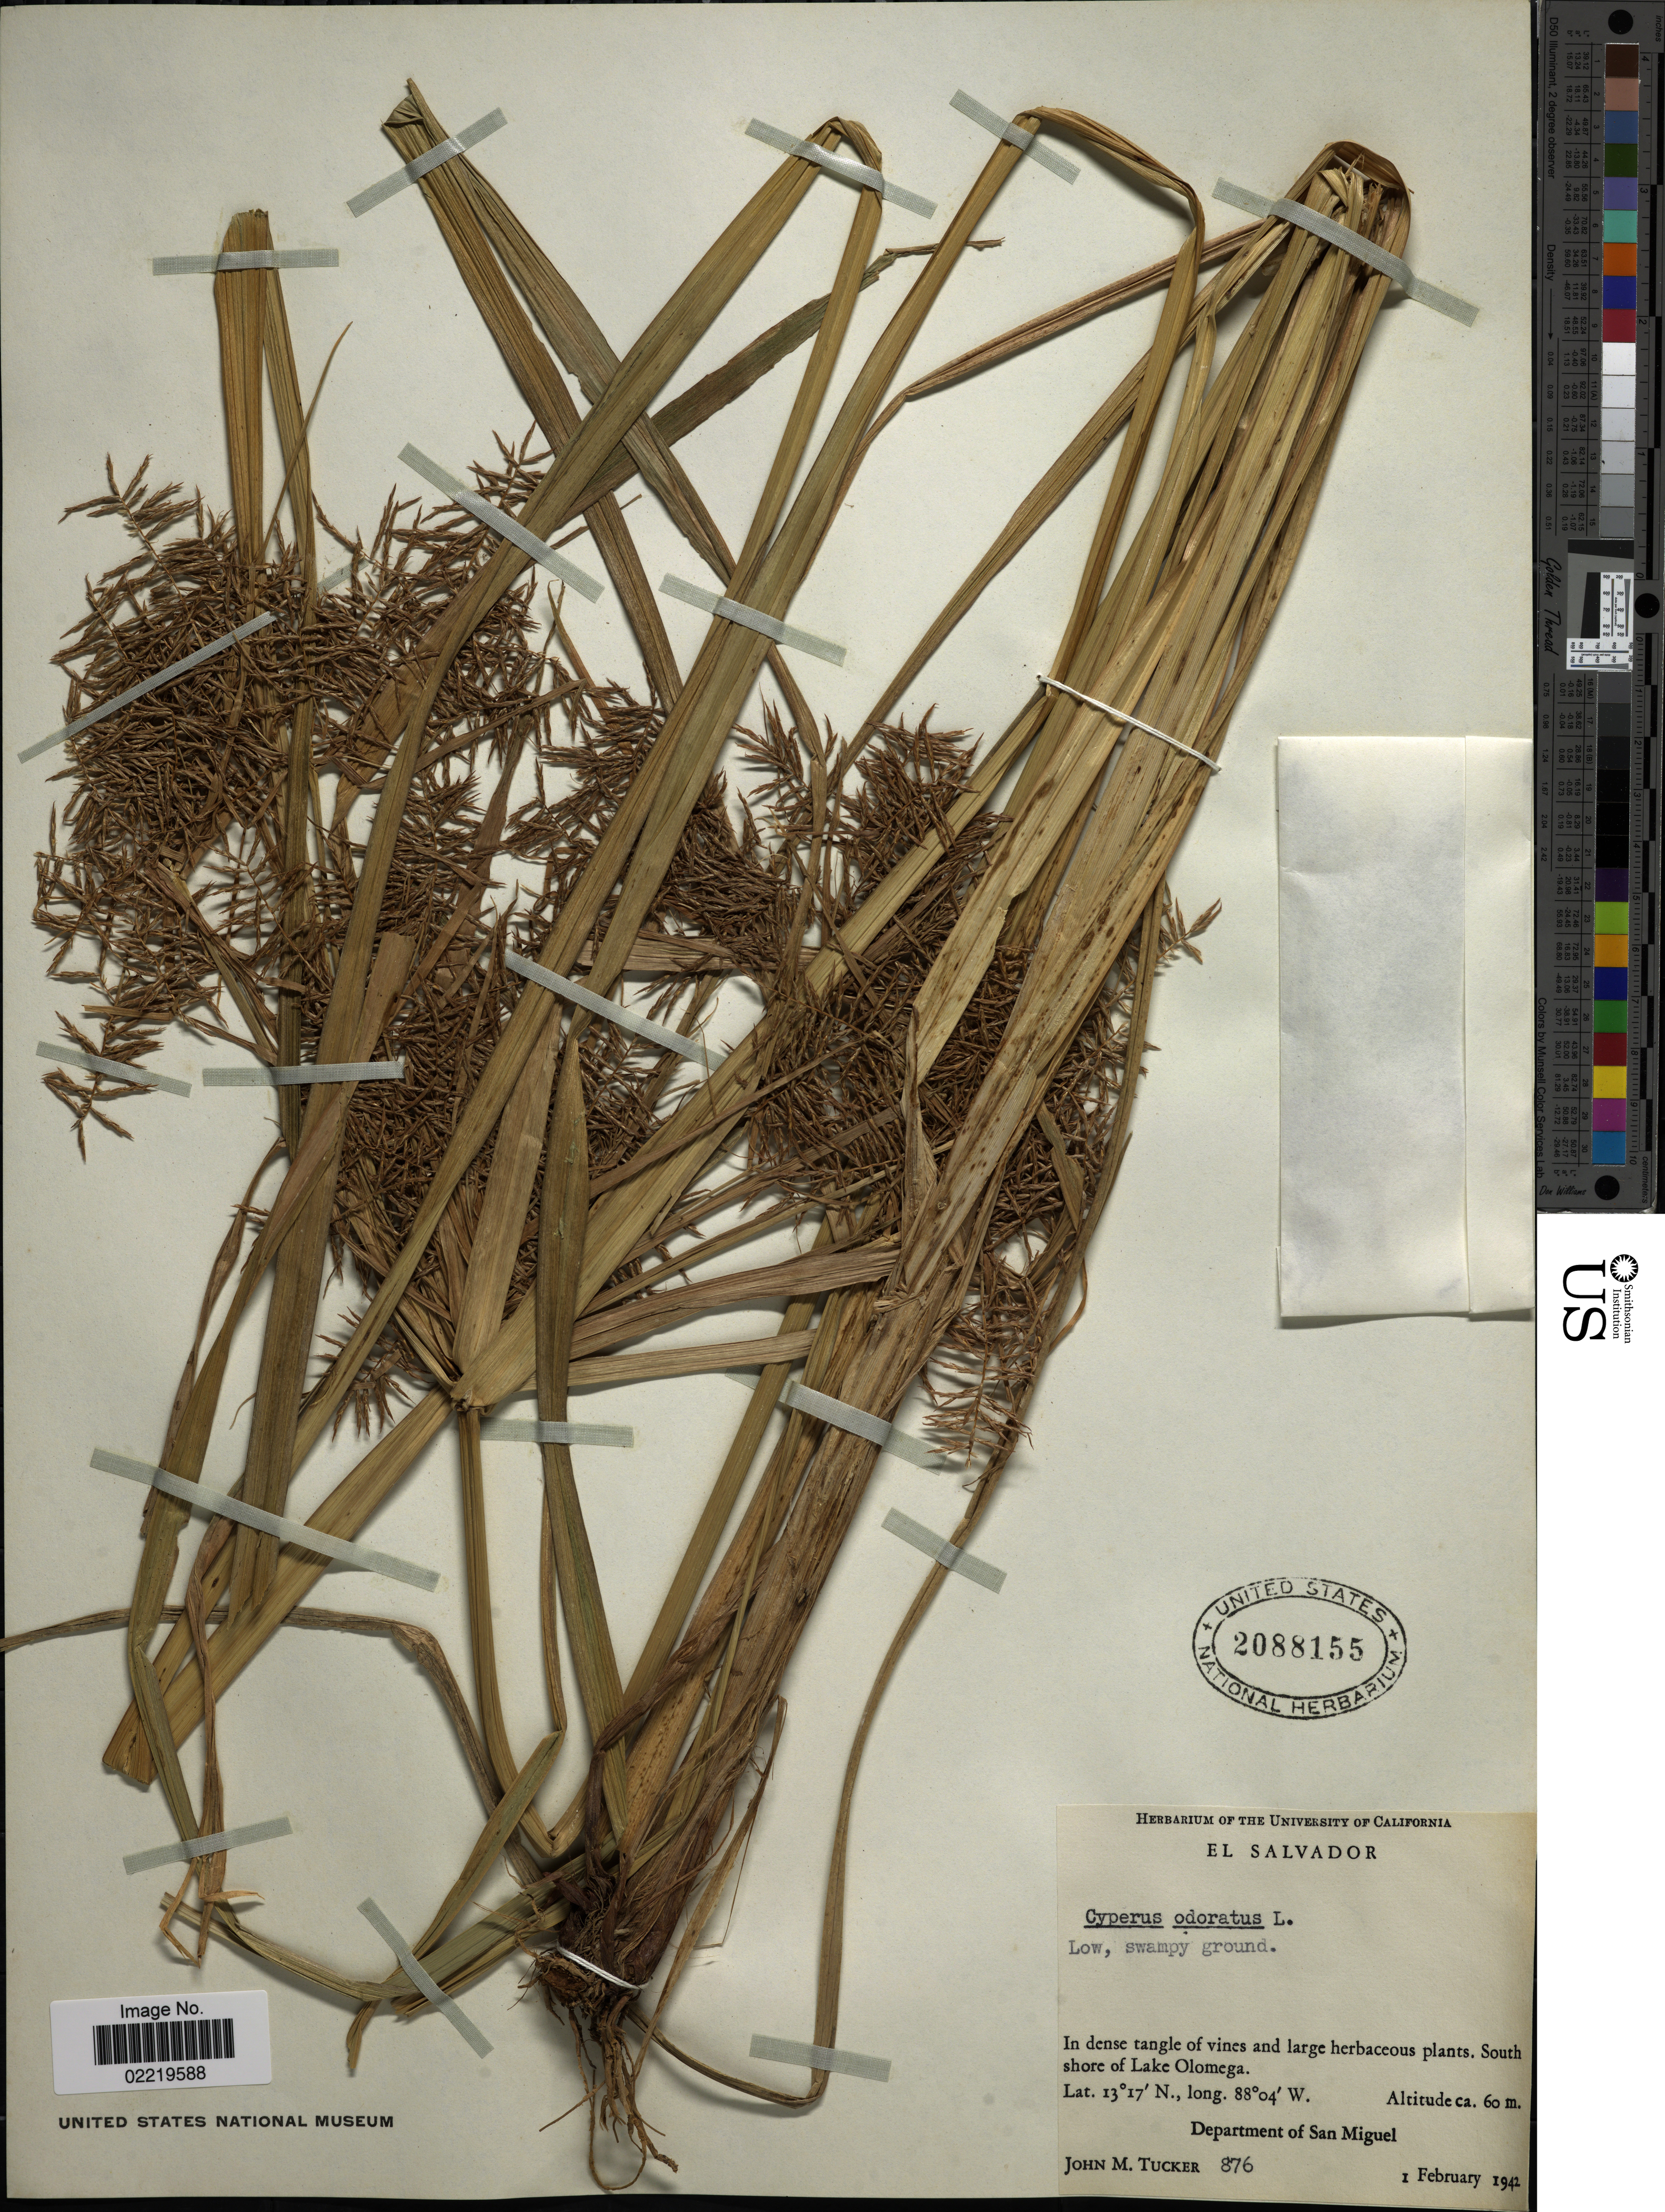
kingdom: Plantae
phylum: Tracheophyta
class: Liliopsida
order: Poales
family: Cyperaceae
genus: Cyperus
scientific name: Cyperus odoratus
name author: L.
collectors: J. M. Tucker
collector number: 876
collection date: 1942-02-01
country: El Salvador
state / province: San Miguel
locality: South shore of Lake Olomega.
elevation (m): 60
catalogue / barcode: US 2088155